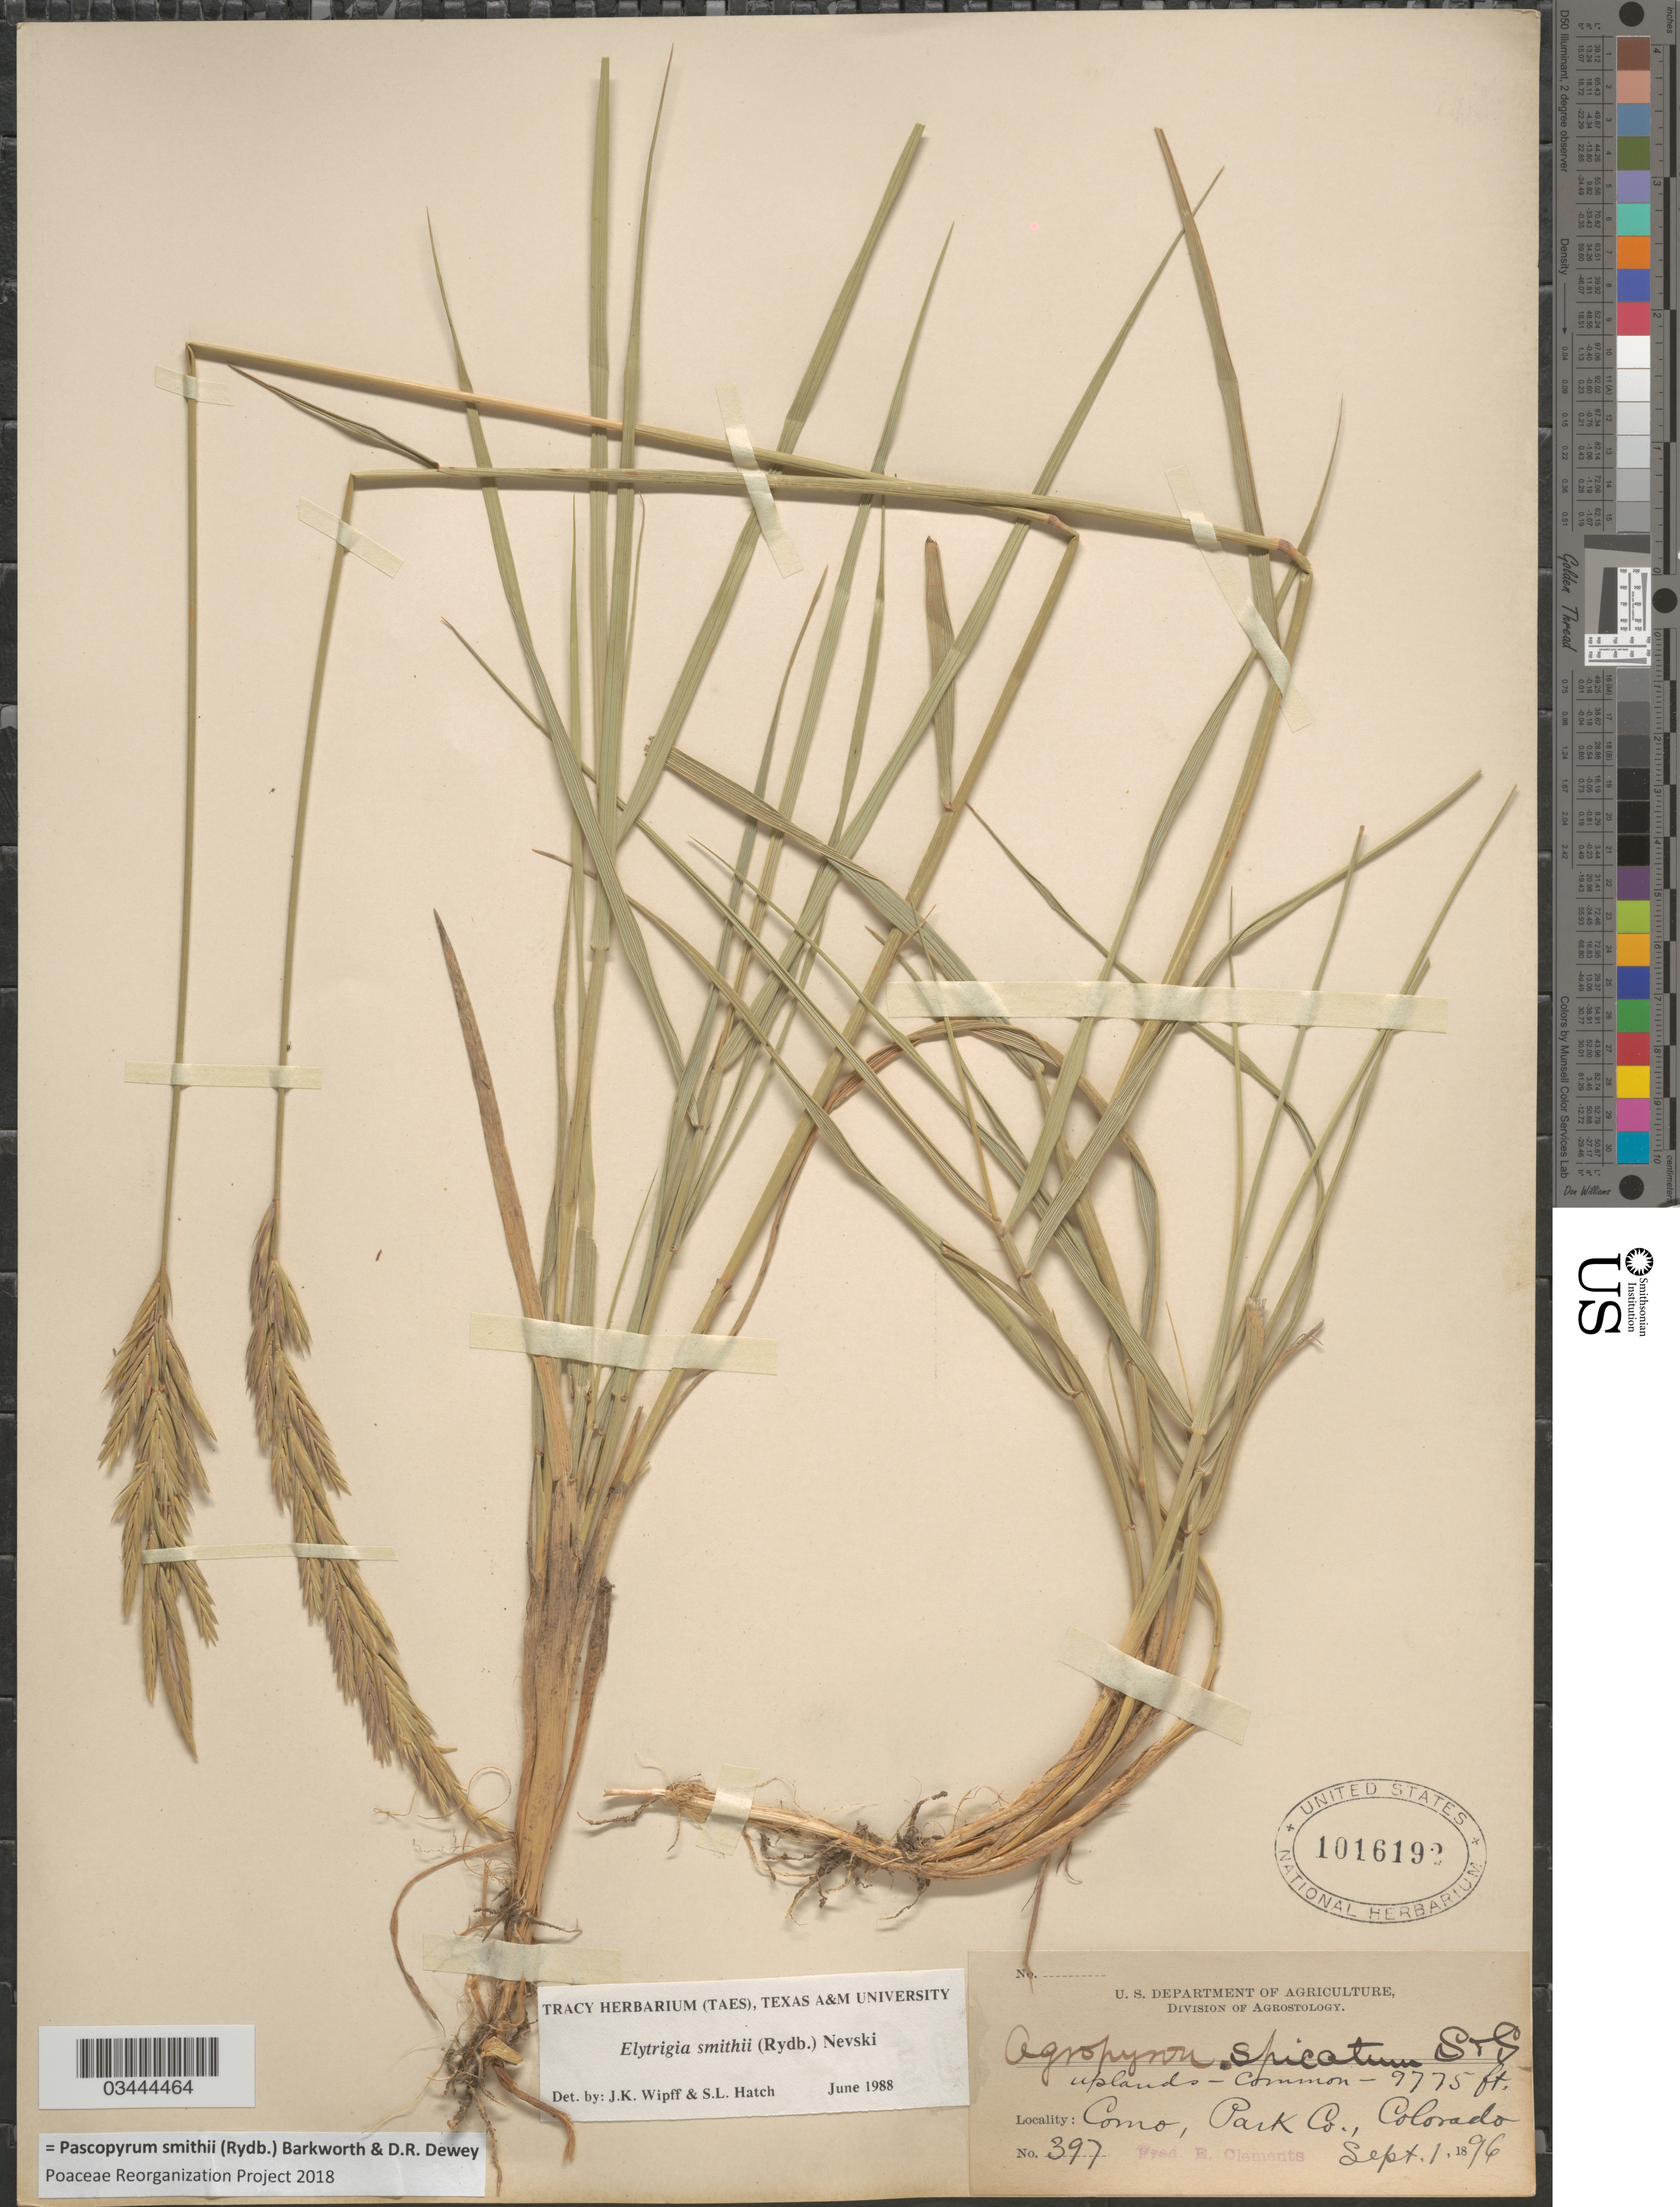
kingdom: Plantae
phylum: Tracheophyta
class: Liliopsida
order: Poales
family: Poaceae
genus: Pascopyrum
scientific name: Pascopyrum smithii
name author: (Rydb.) Barkworth & Dewey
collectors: F. E. Clements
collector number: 397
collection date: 1896-09-01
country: United States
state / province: Colorado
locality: Como, Park Co.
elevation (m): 2979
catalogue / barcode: US 1016192